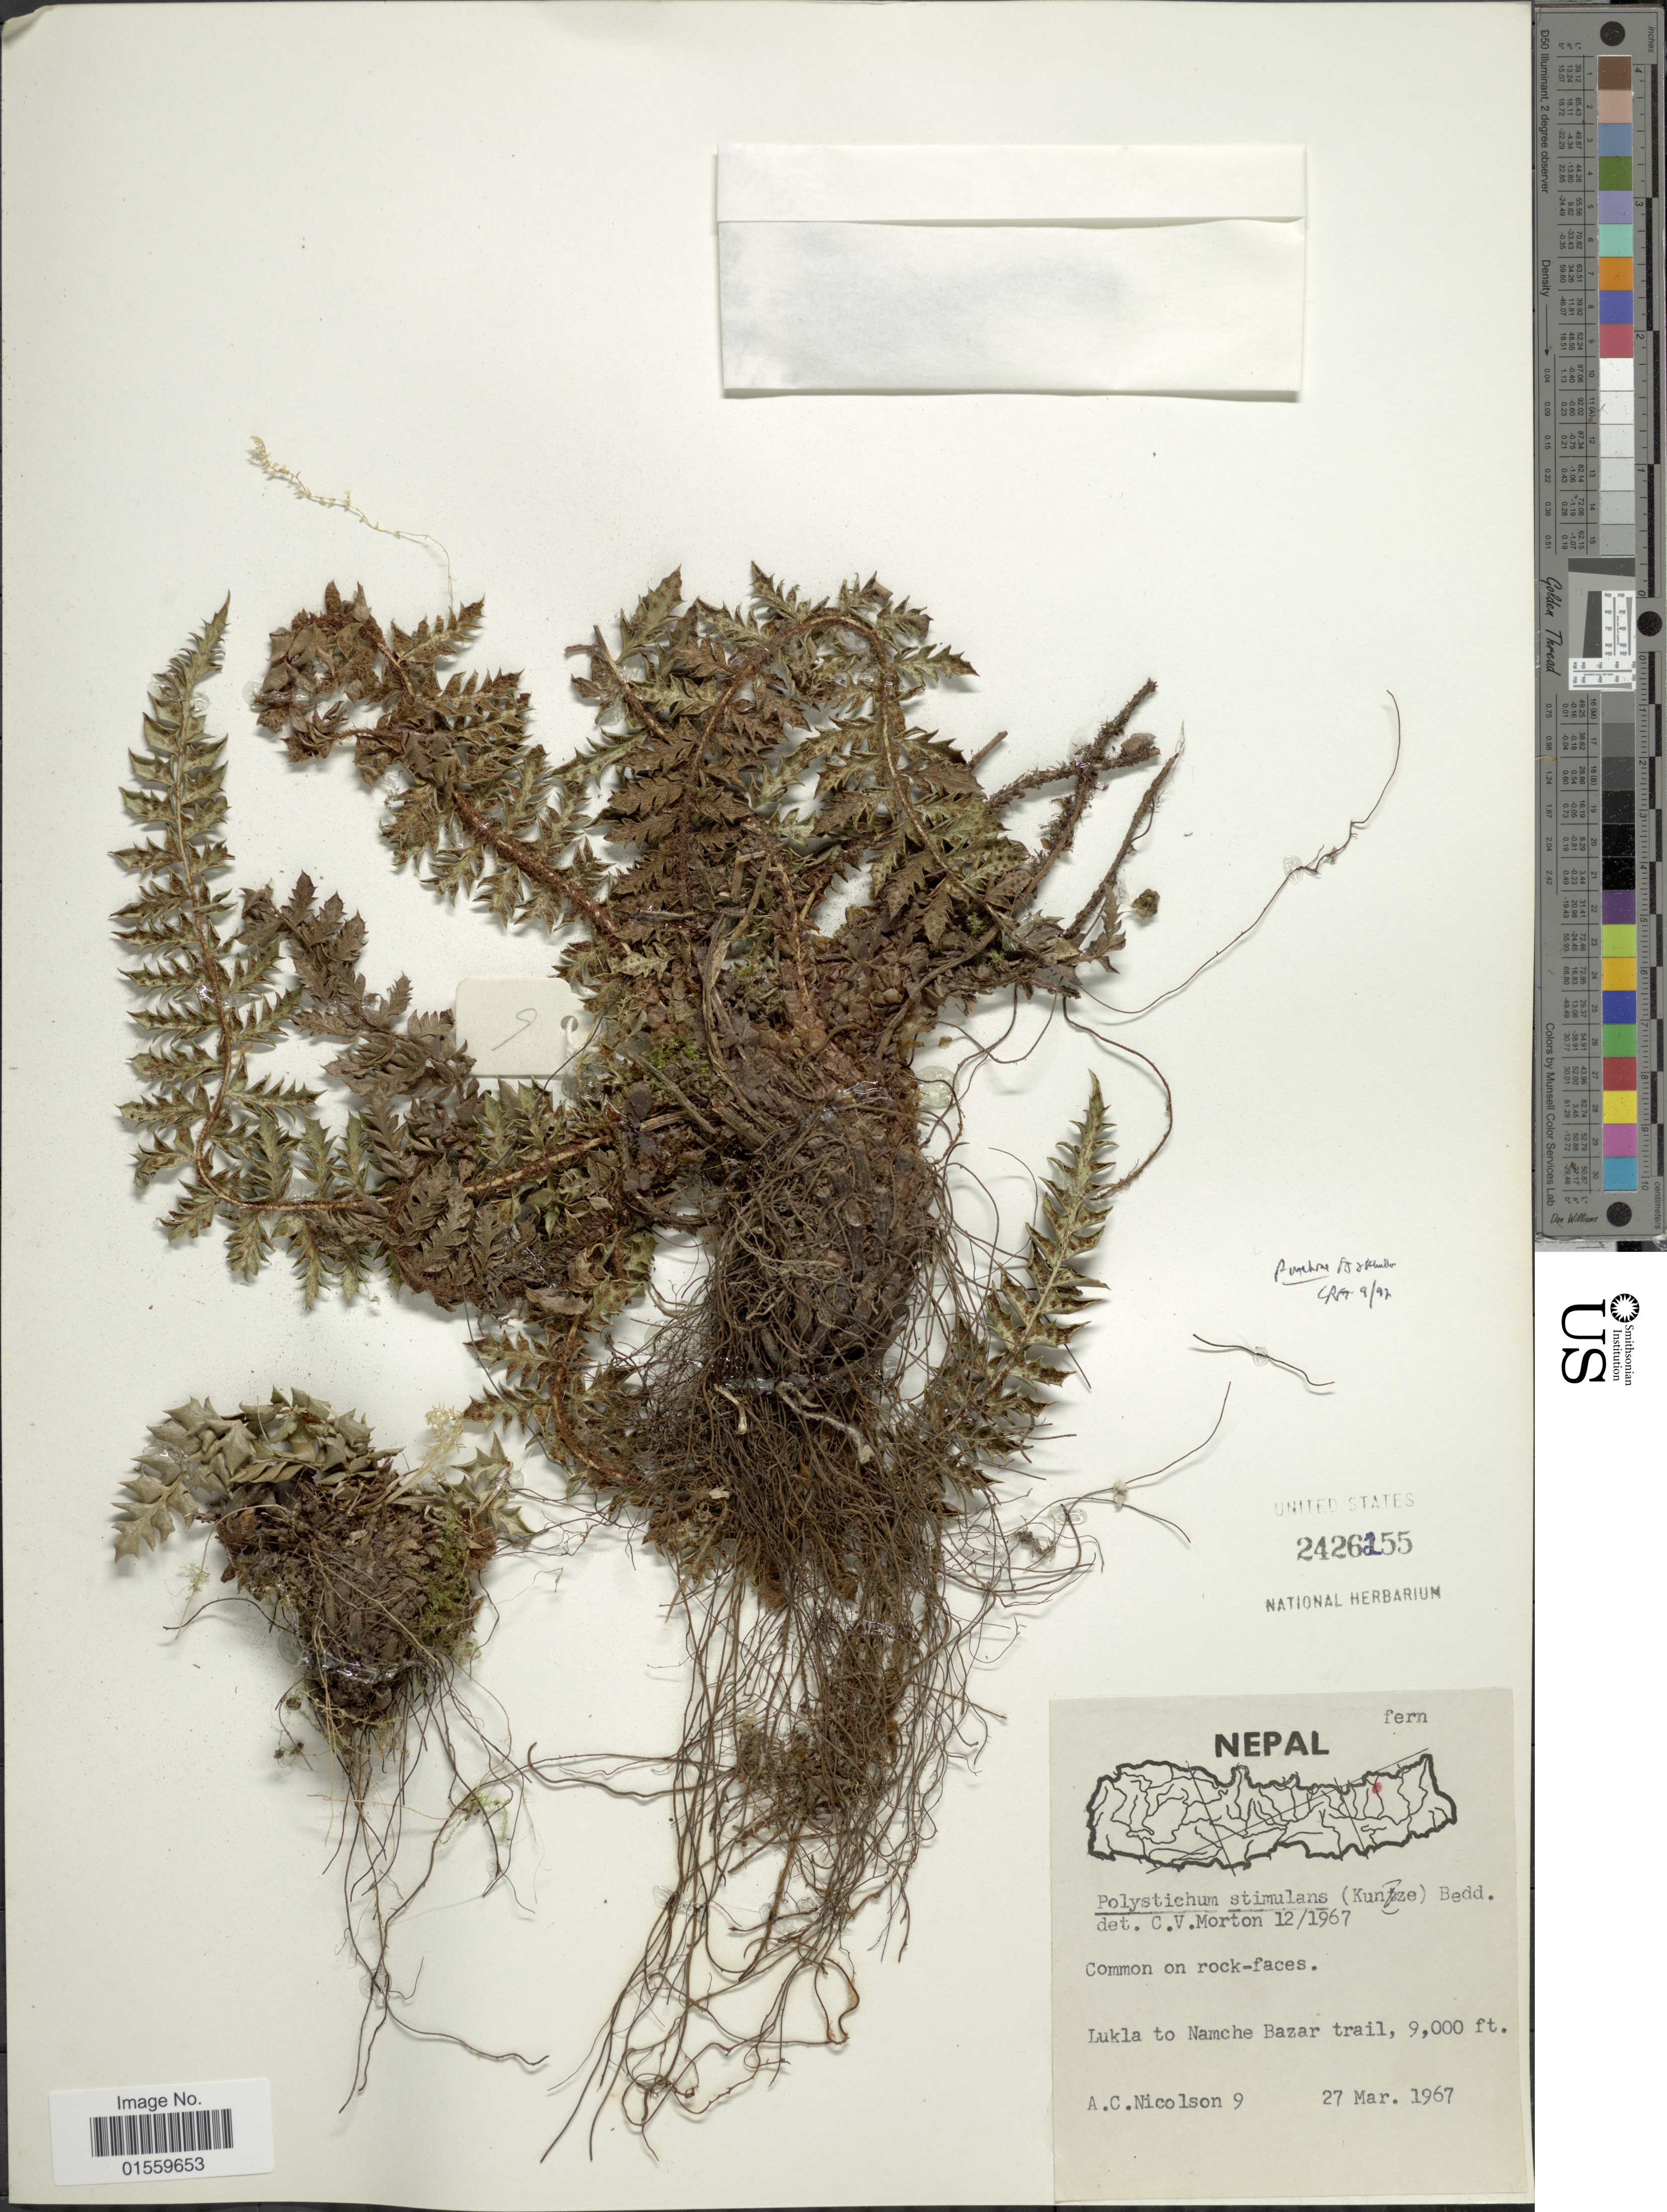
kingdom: Plantae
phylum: Tracheophyta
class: Polypodiopsida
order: Polypodiales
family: Dryopteridaceae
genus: Polystichum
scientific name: Polystichum stimulans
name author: (Kunze ex Mett.) Bedd.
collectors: A. C. Nicolson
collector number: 9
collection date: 1967-03-27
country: Nepal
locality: Lukla to Namche Bazar trail.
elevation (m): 2743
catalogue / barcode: US 2426255